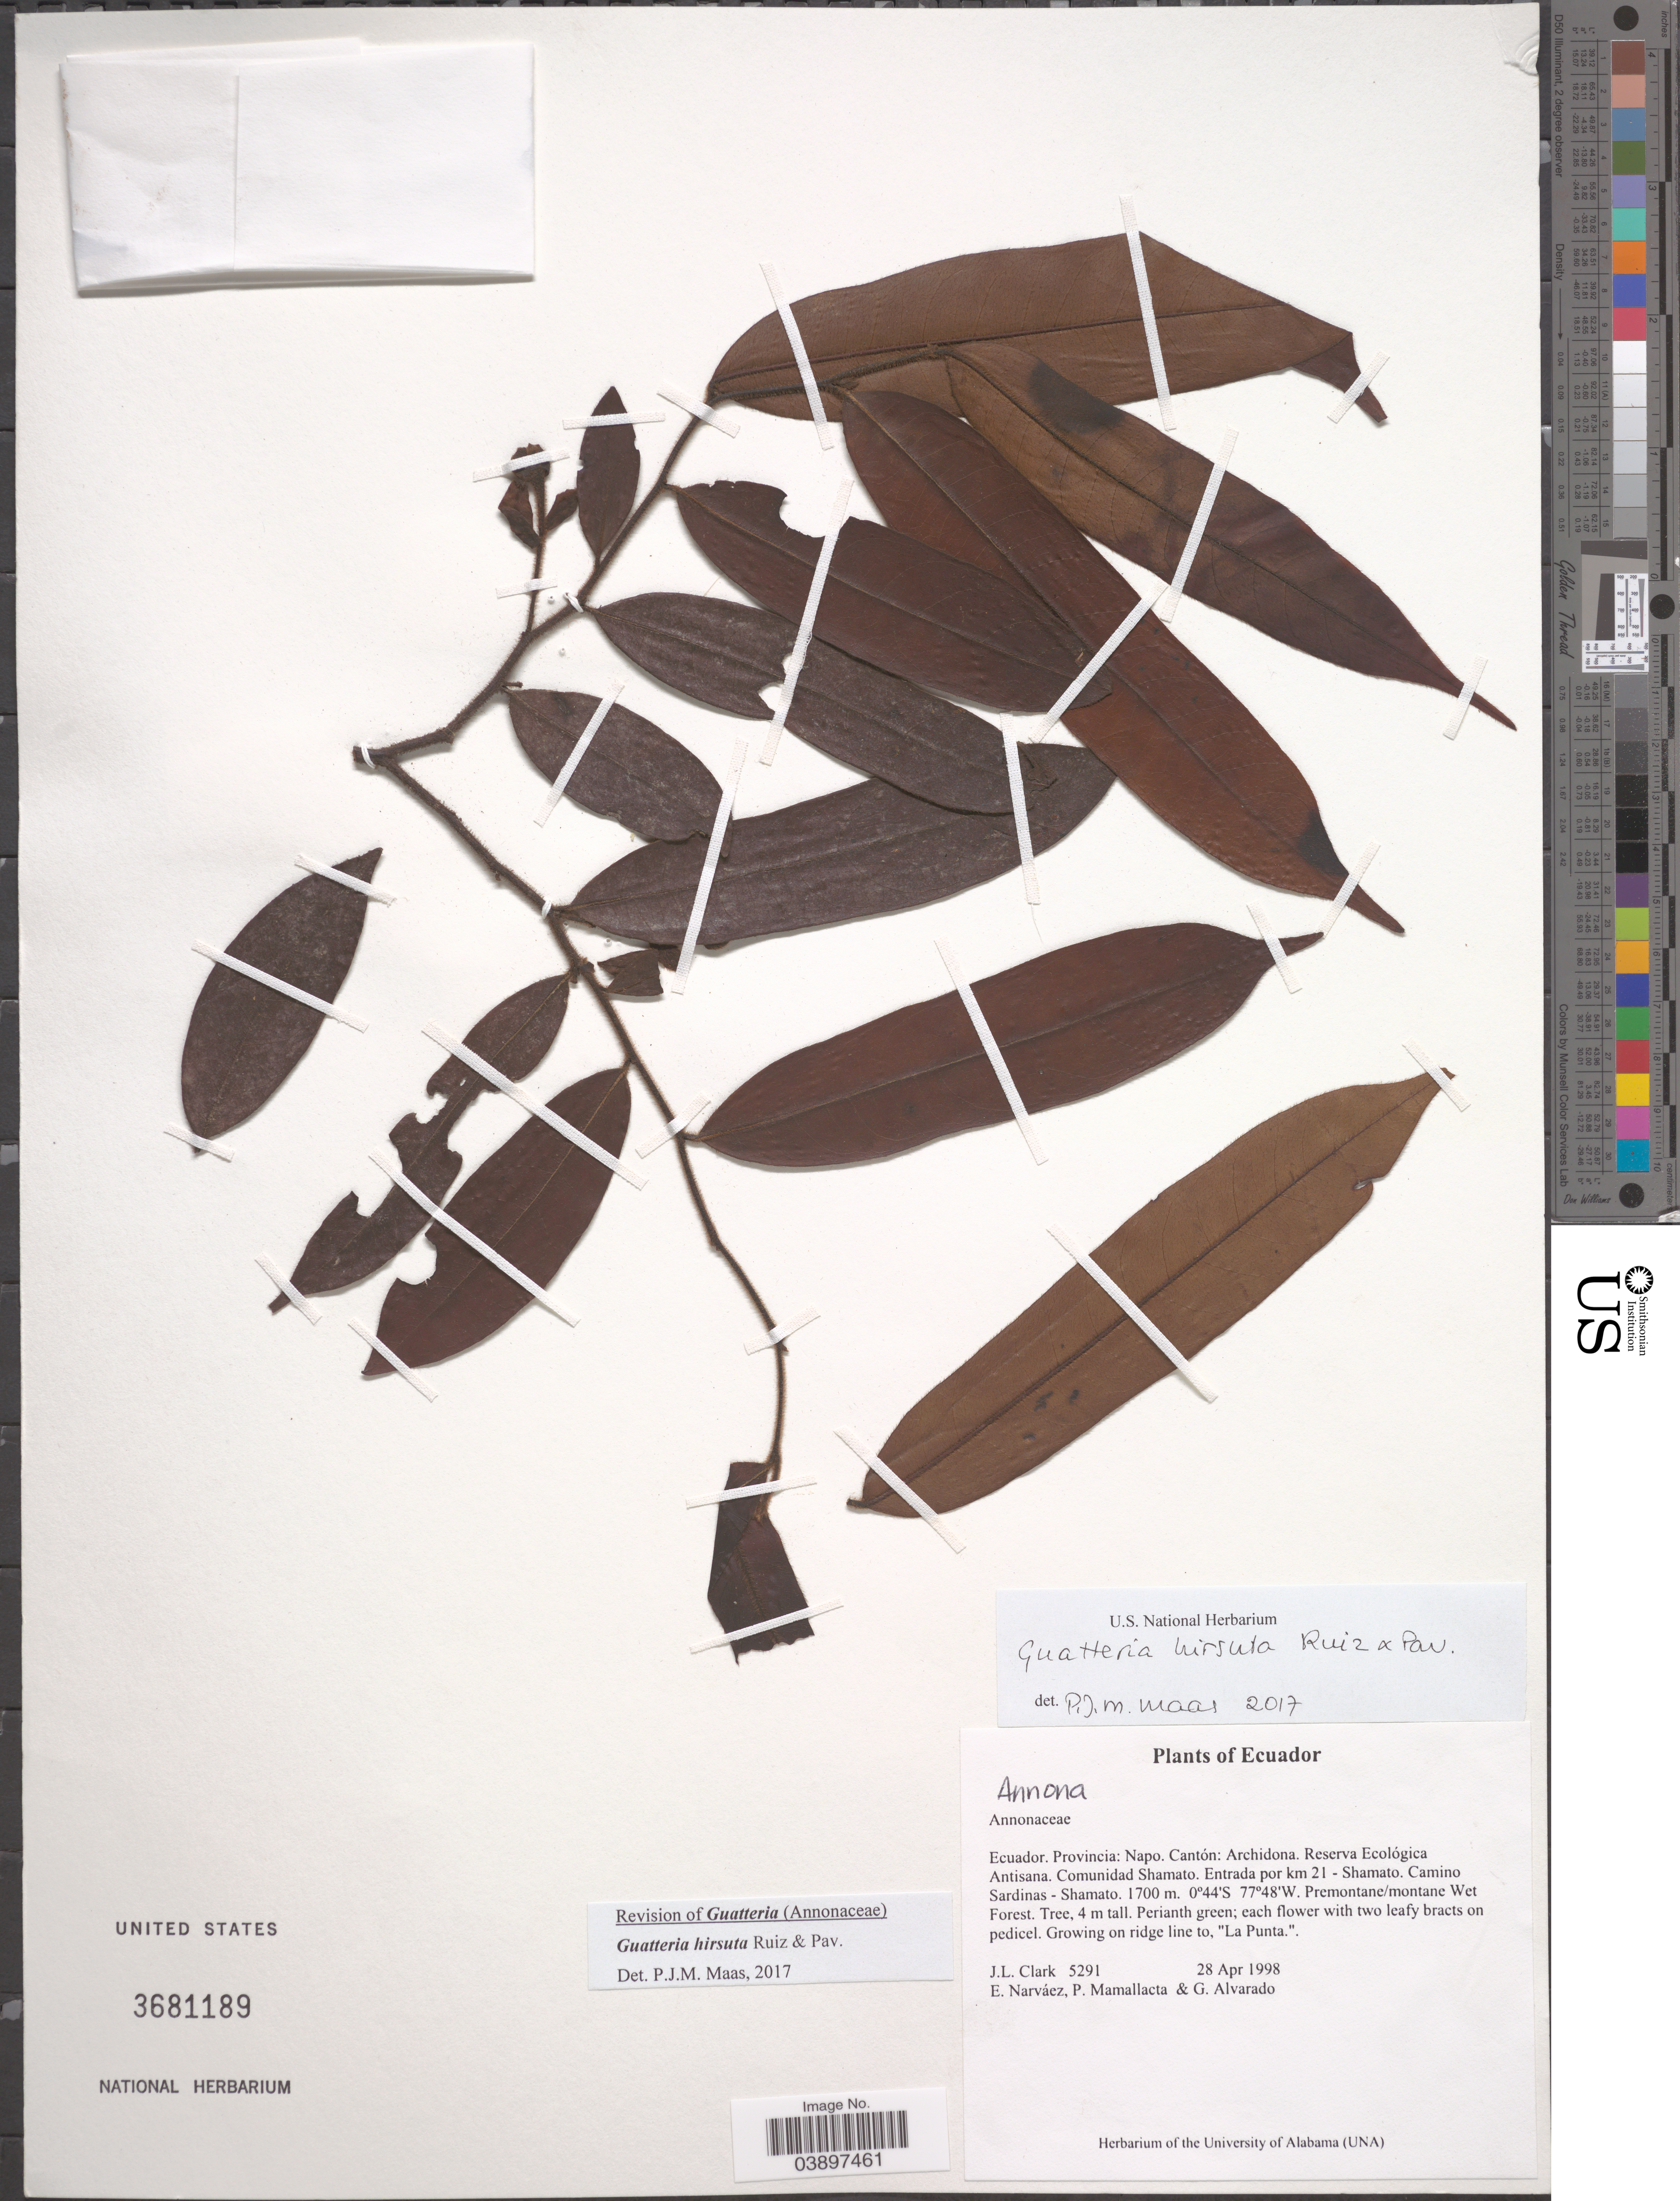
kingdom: Plantae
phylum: Tracheophyta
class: Magnoliopsida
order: Magnoliales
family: Annonaceae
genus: Guatteria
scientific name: Guatteria hirsuta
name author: Ruiz & Pav.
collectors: J. L. Clark, E. Narváez, P. Mamallacta & G. Alvarado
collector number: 5291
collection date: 1998-04-28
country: Ecuador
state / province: Napo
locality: Cantón: Archidona. Reserva Ecológica Antisana. Comunidad Shamato. Entrada por km 21 - Shamato. Camino Sardinas - Shamato.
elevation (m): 1700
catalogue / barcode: US 3681189